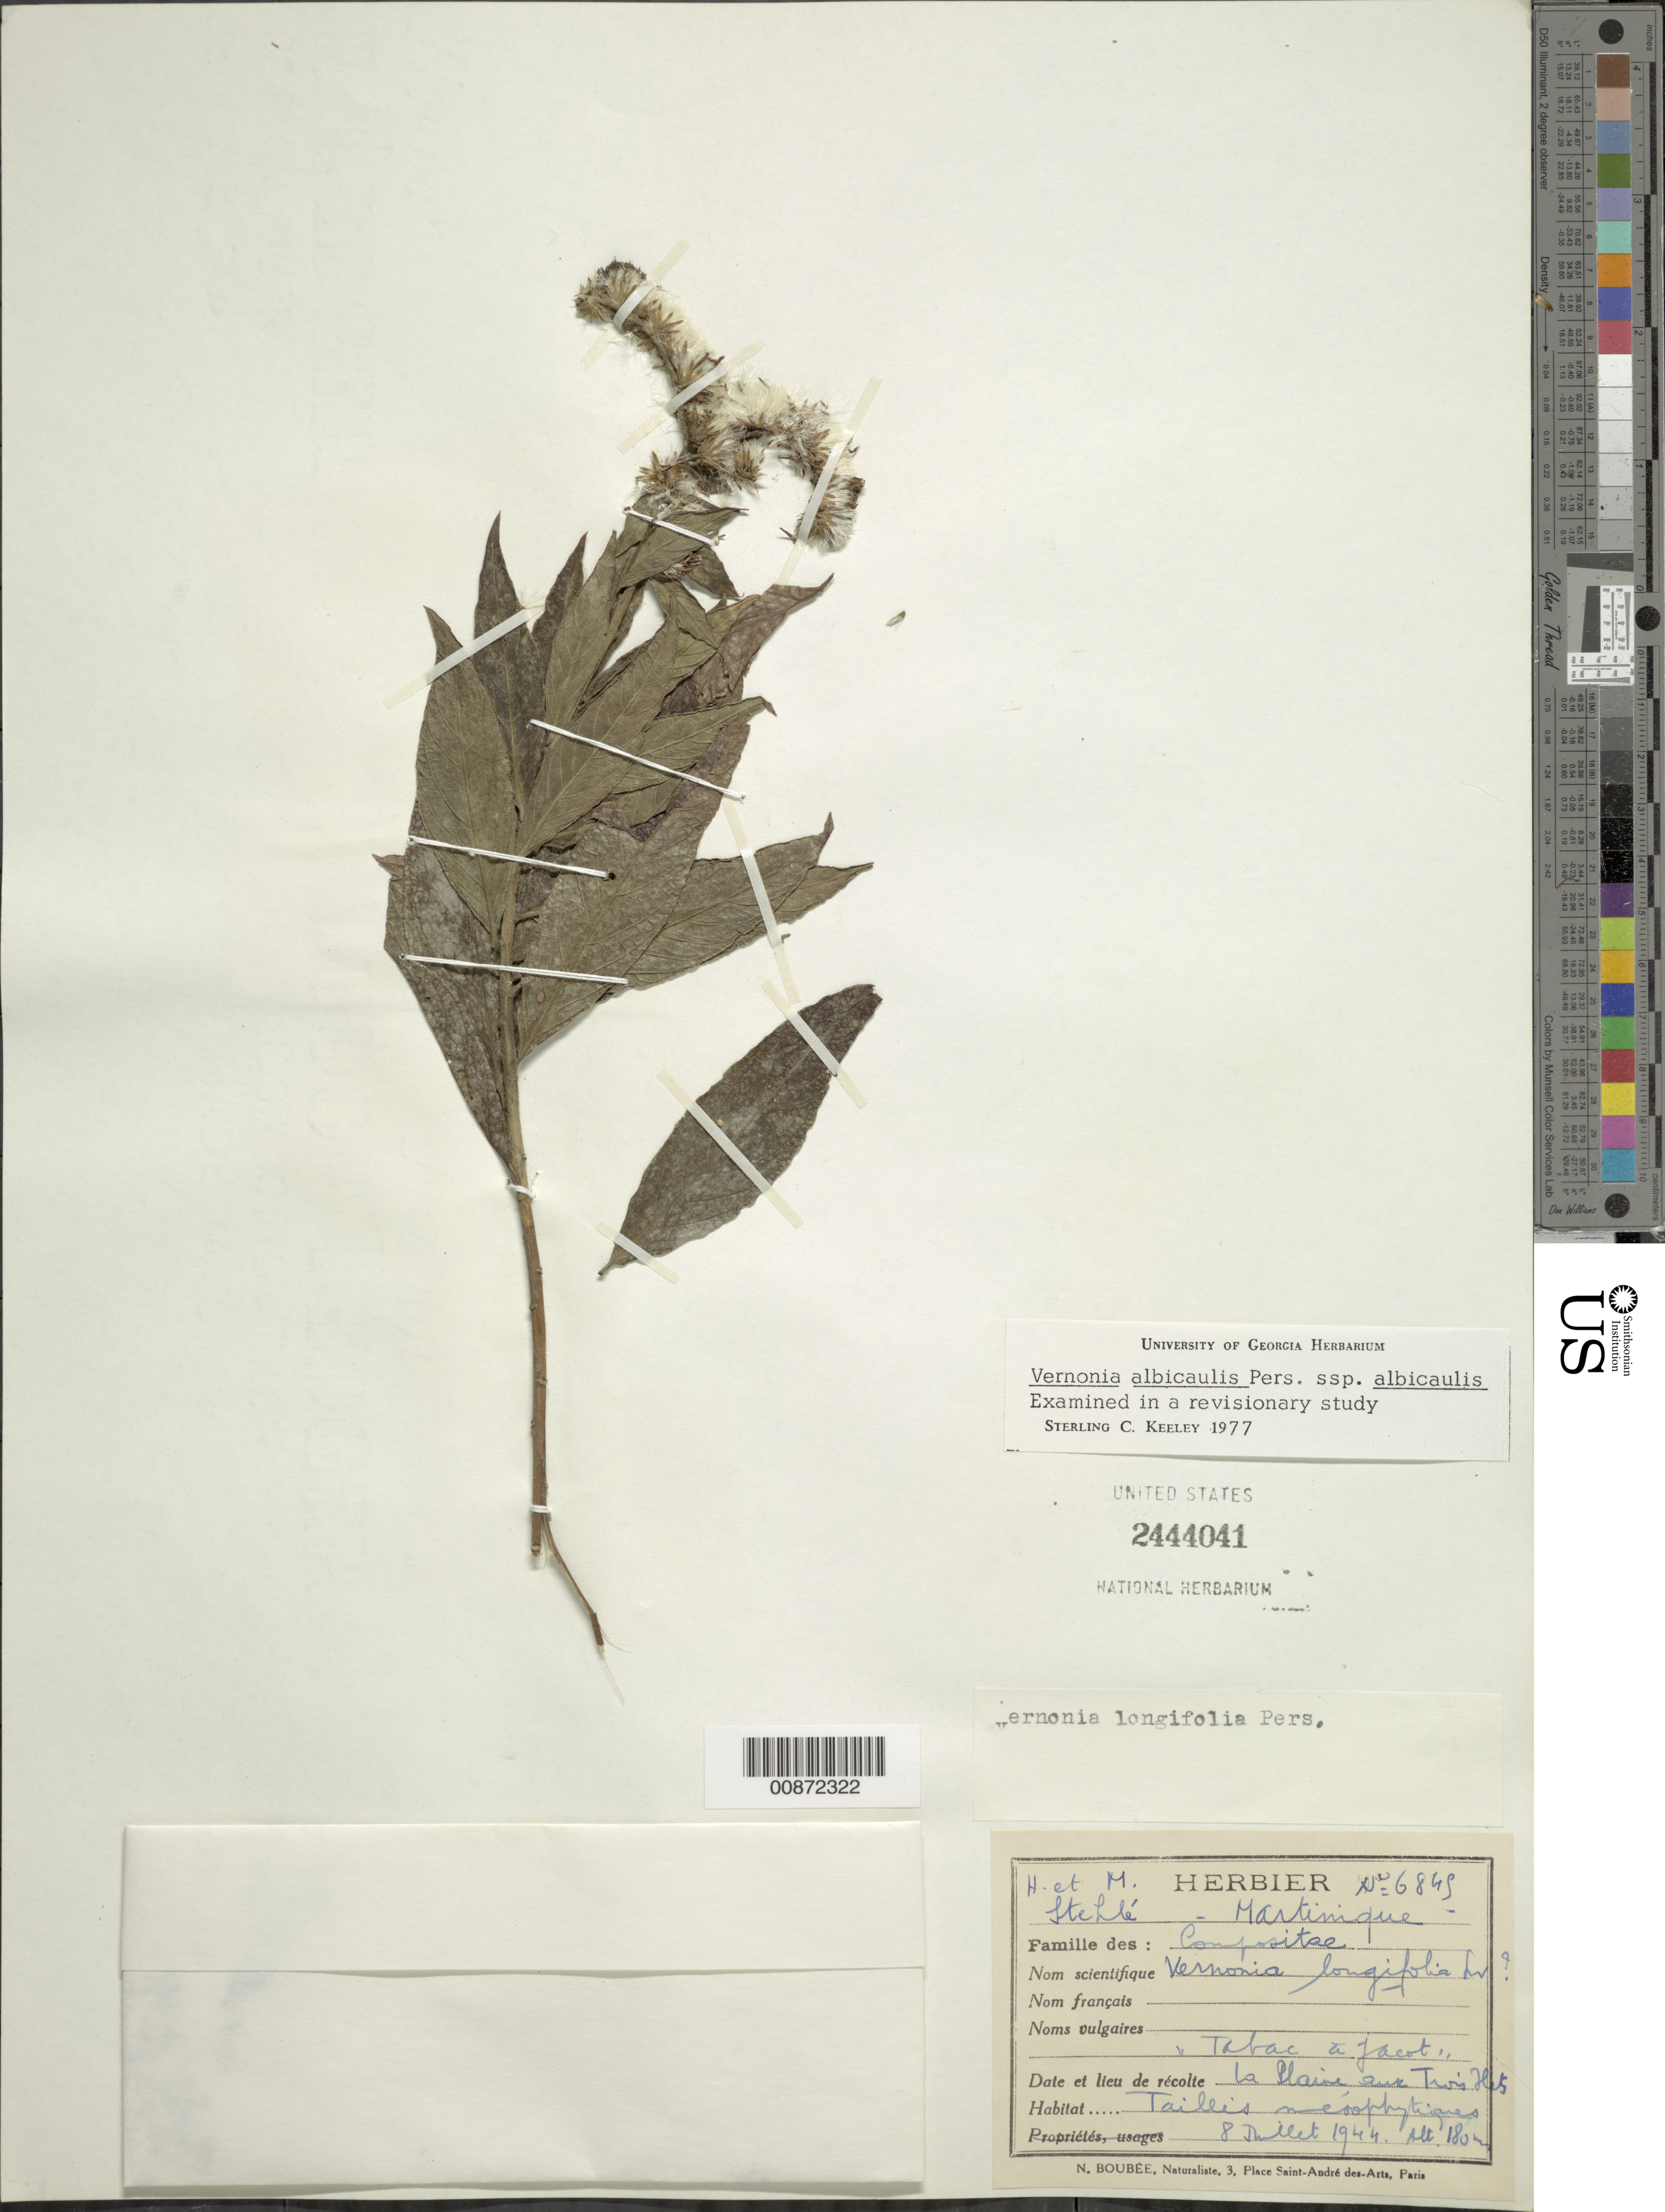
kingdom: Plantae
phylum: Tracheophyta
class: Magnoliopsida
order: Asterales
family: Asteraceae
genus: Lepidaploa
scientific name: Lepidaploa glabra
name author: (Willd.) H. Rob.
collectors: H. Stehlé & M. Stehlé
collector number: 6849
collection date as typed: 08 Jul 1944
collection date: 1944-07-08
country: Martinique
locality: La Plaineaux trois Islets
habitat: Taillis mésophytiques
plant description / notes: Common name: Tabac à jacot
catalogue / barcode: US 2444041